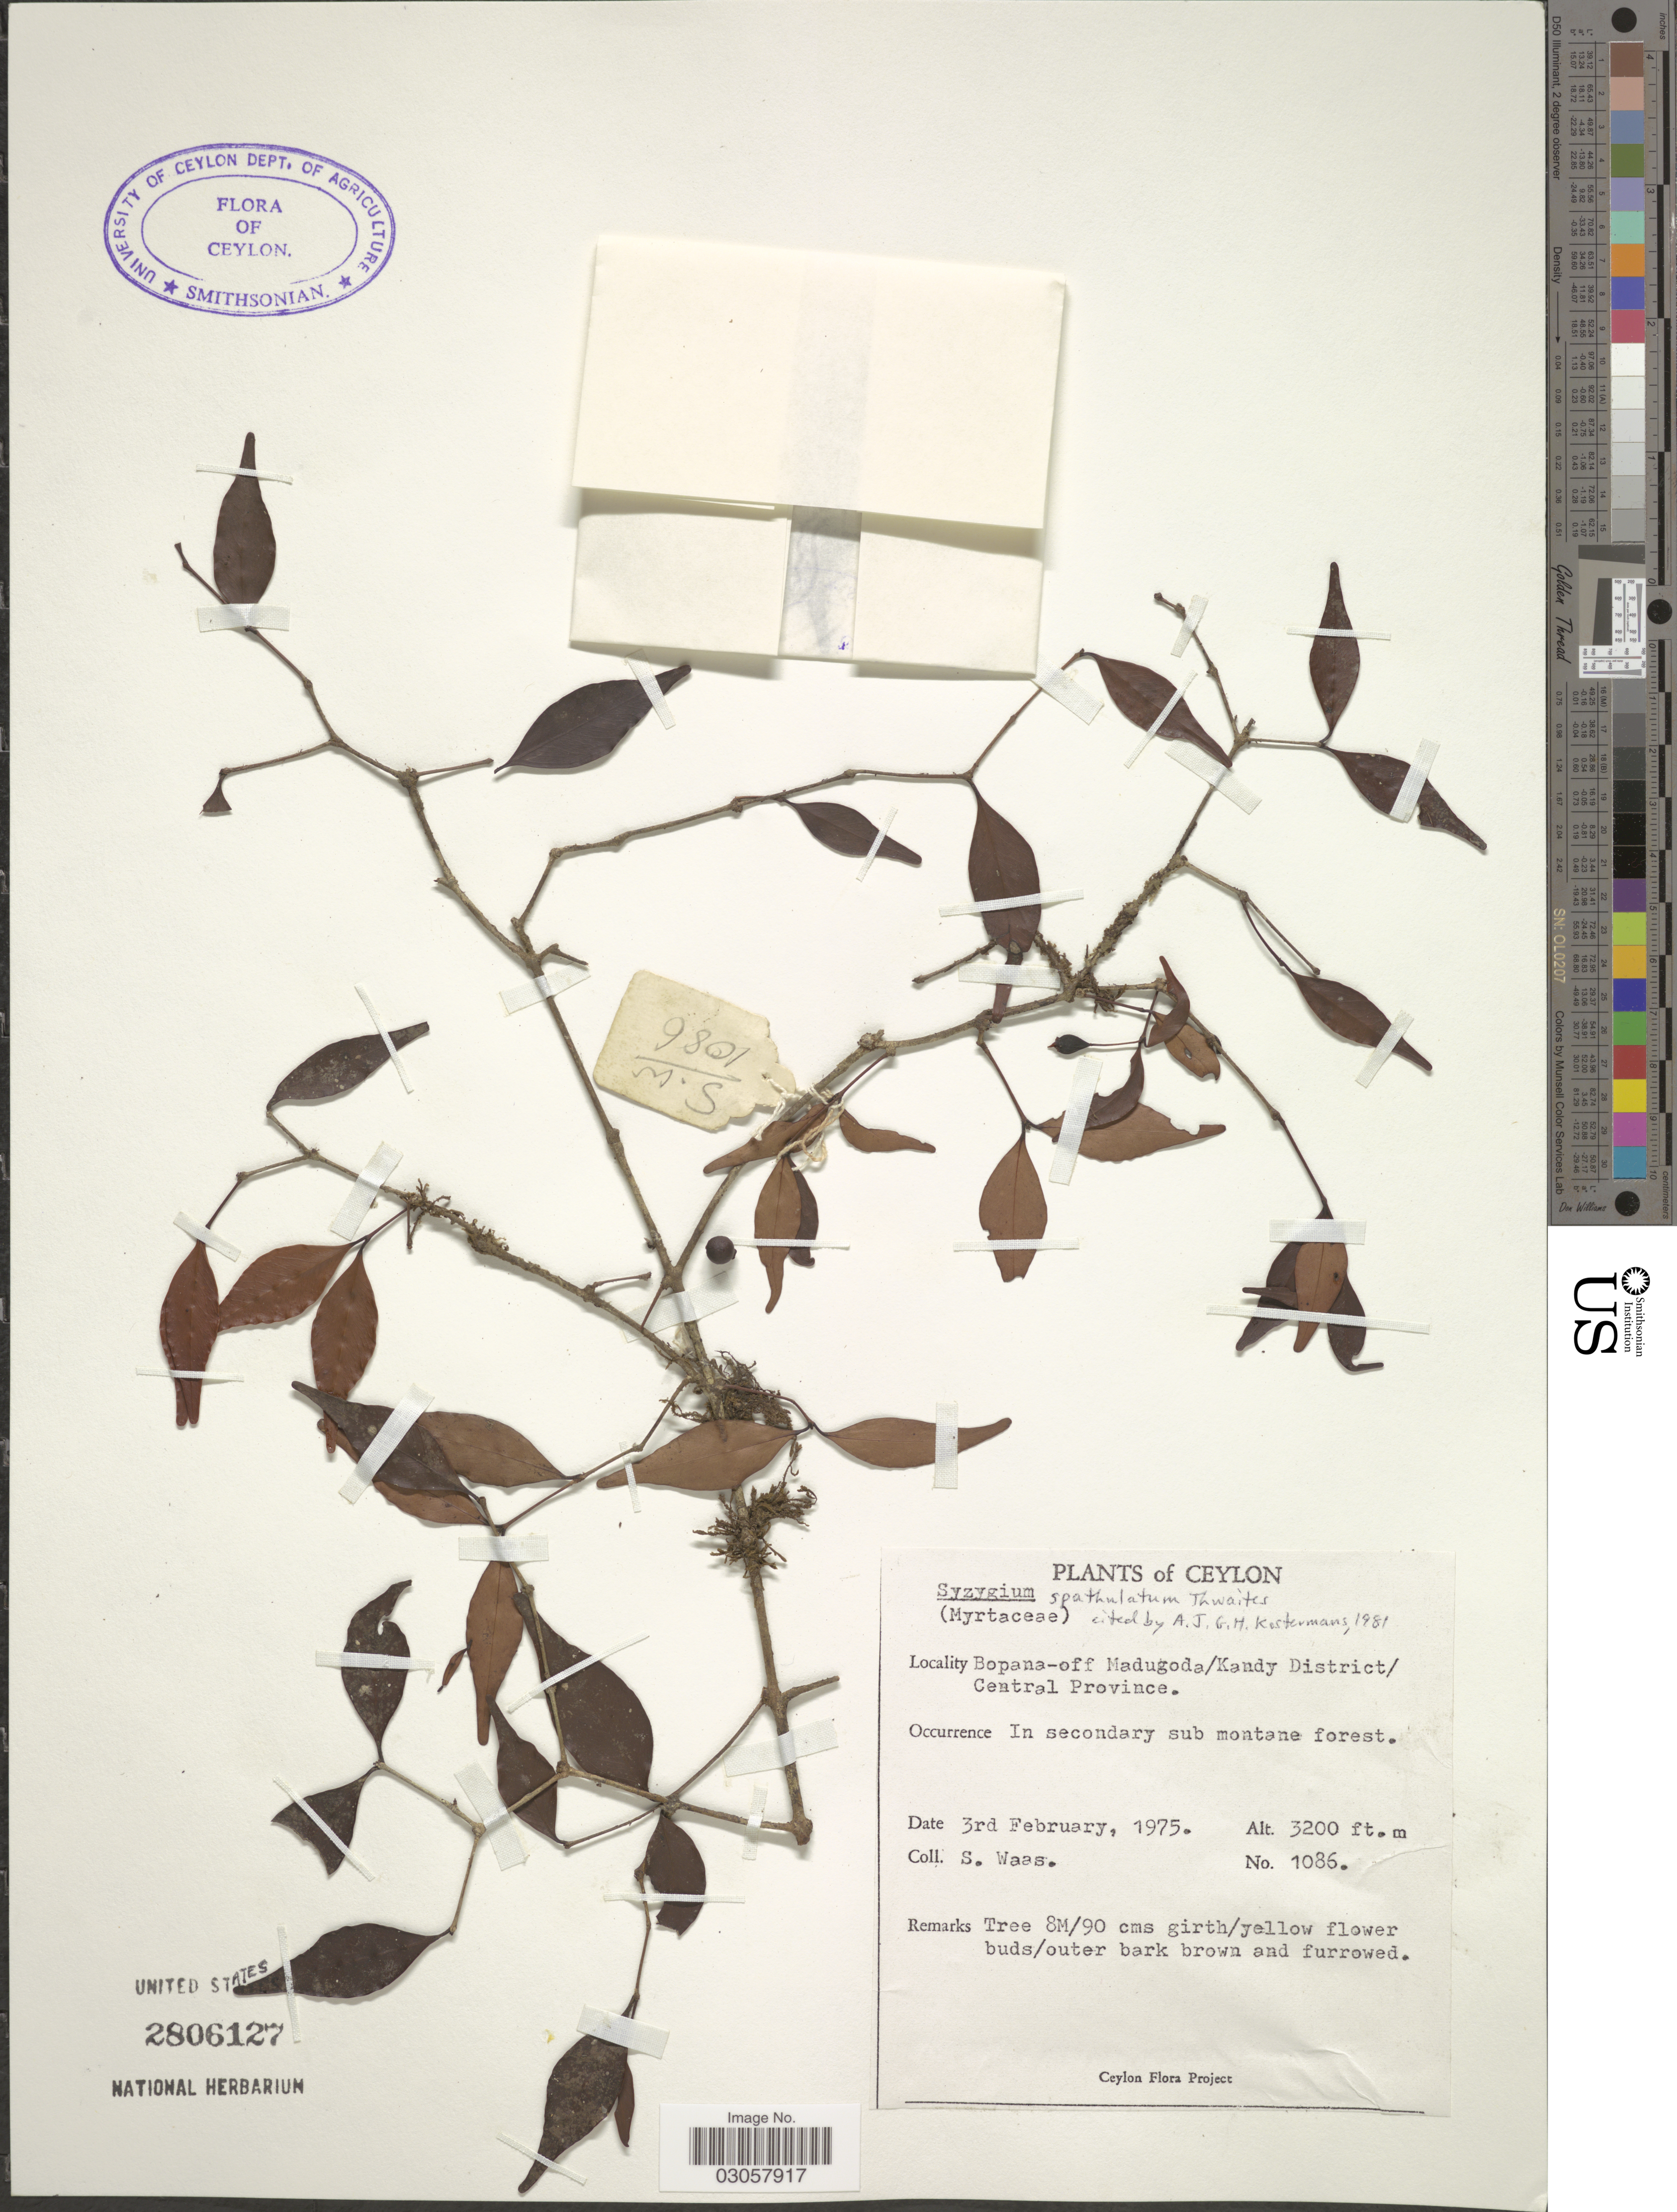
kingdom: Plantae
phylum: Tracheophyta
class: Magnoliopsida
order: Myrtales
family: Myrtaceae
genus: Syzygium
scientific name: Syzygium spathulatum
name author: Thwaites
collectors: S. Waas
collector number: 1086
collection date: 1975-02-03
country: Sri Lanka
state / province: Central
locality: Ceylon. Bopana-off Madugoda/Kandy District.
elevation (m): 975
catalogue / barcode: US 2806127